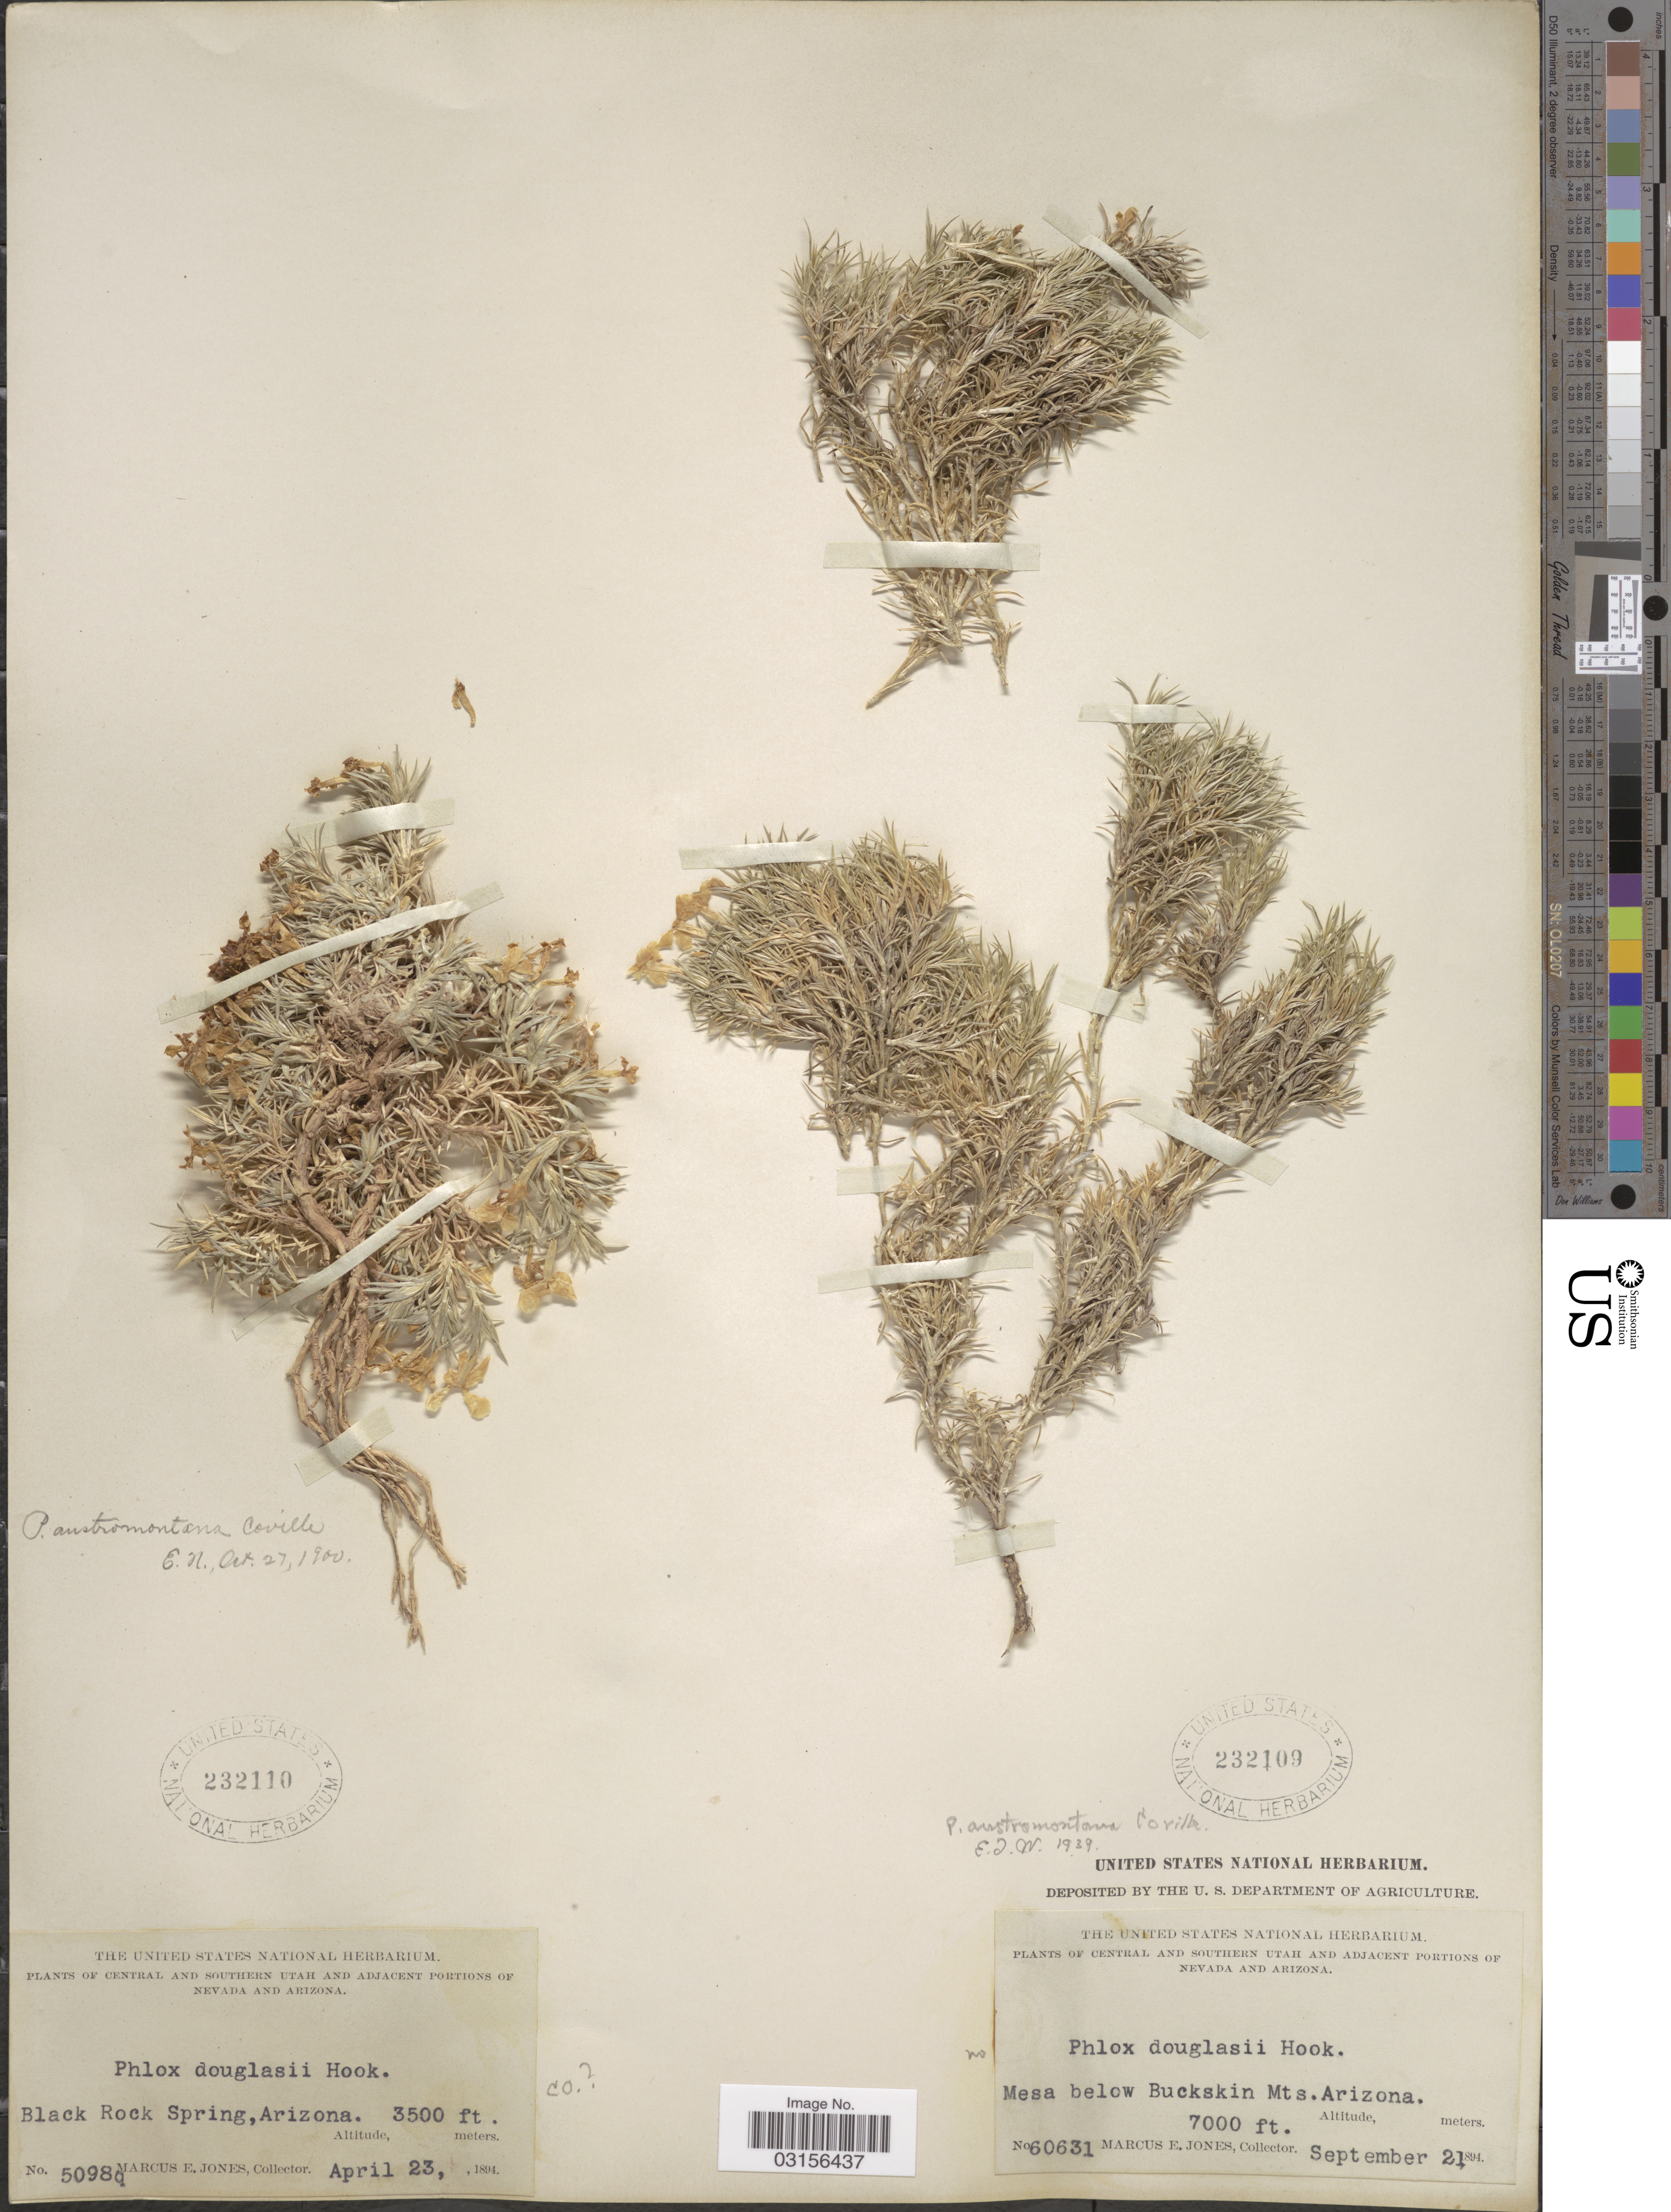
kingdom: Plantae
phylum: Tracheophyta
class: Magnoliopsida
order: Ericales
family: Polemoniaceae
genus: Phlox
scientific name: Phlox austromontana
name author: Coville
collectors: M. E. Jones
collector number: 60631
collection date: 1894-09-21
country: United States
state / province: Arizona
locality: Mesa below Buckskin Mts.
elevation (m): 2134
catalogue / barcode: US 232109-2